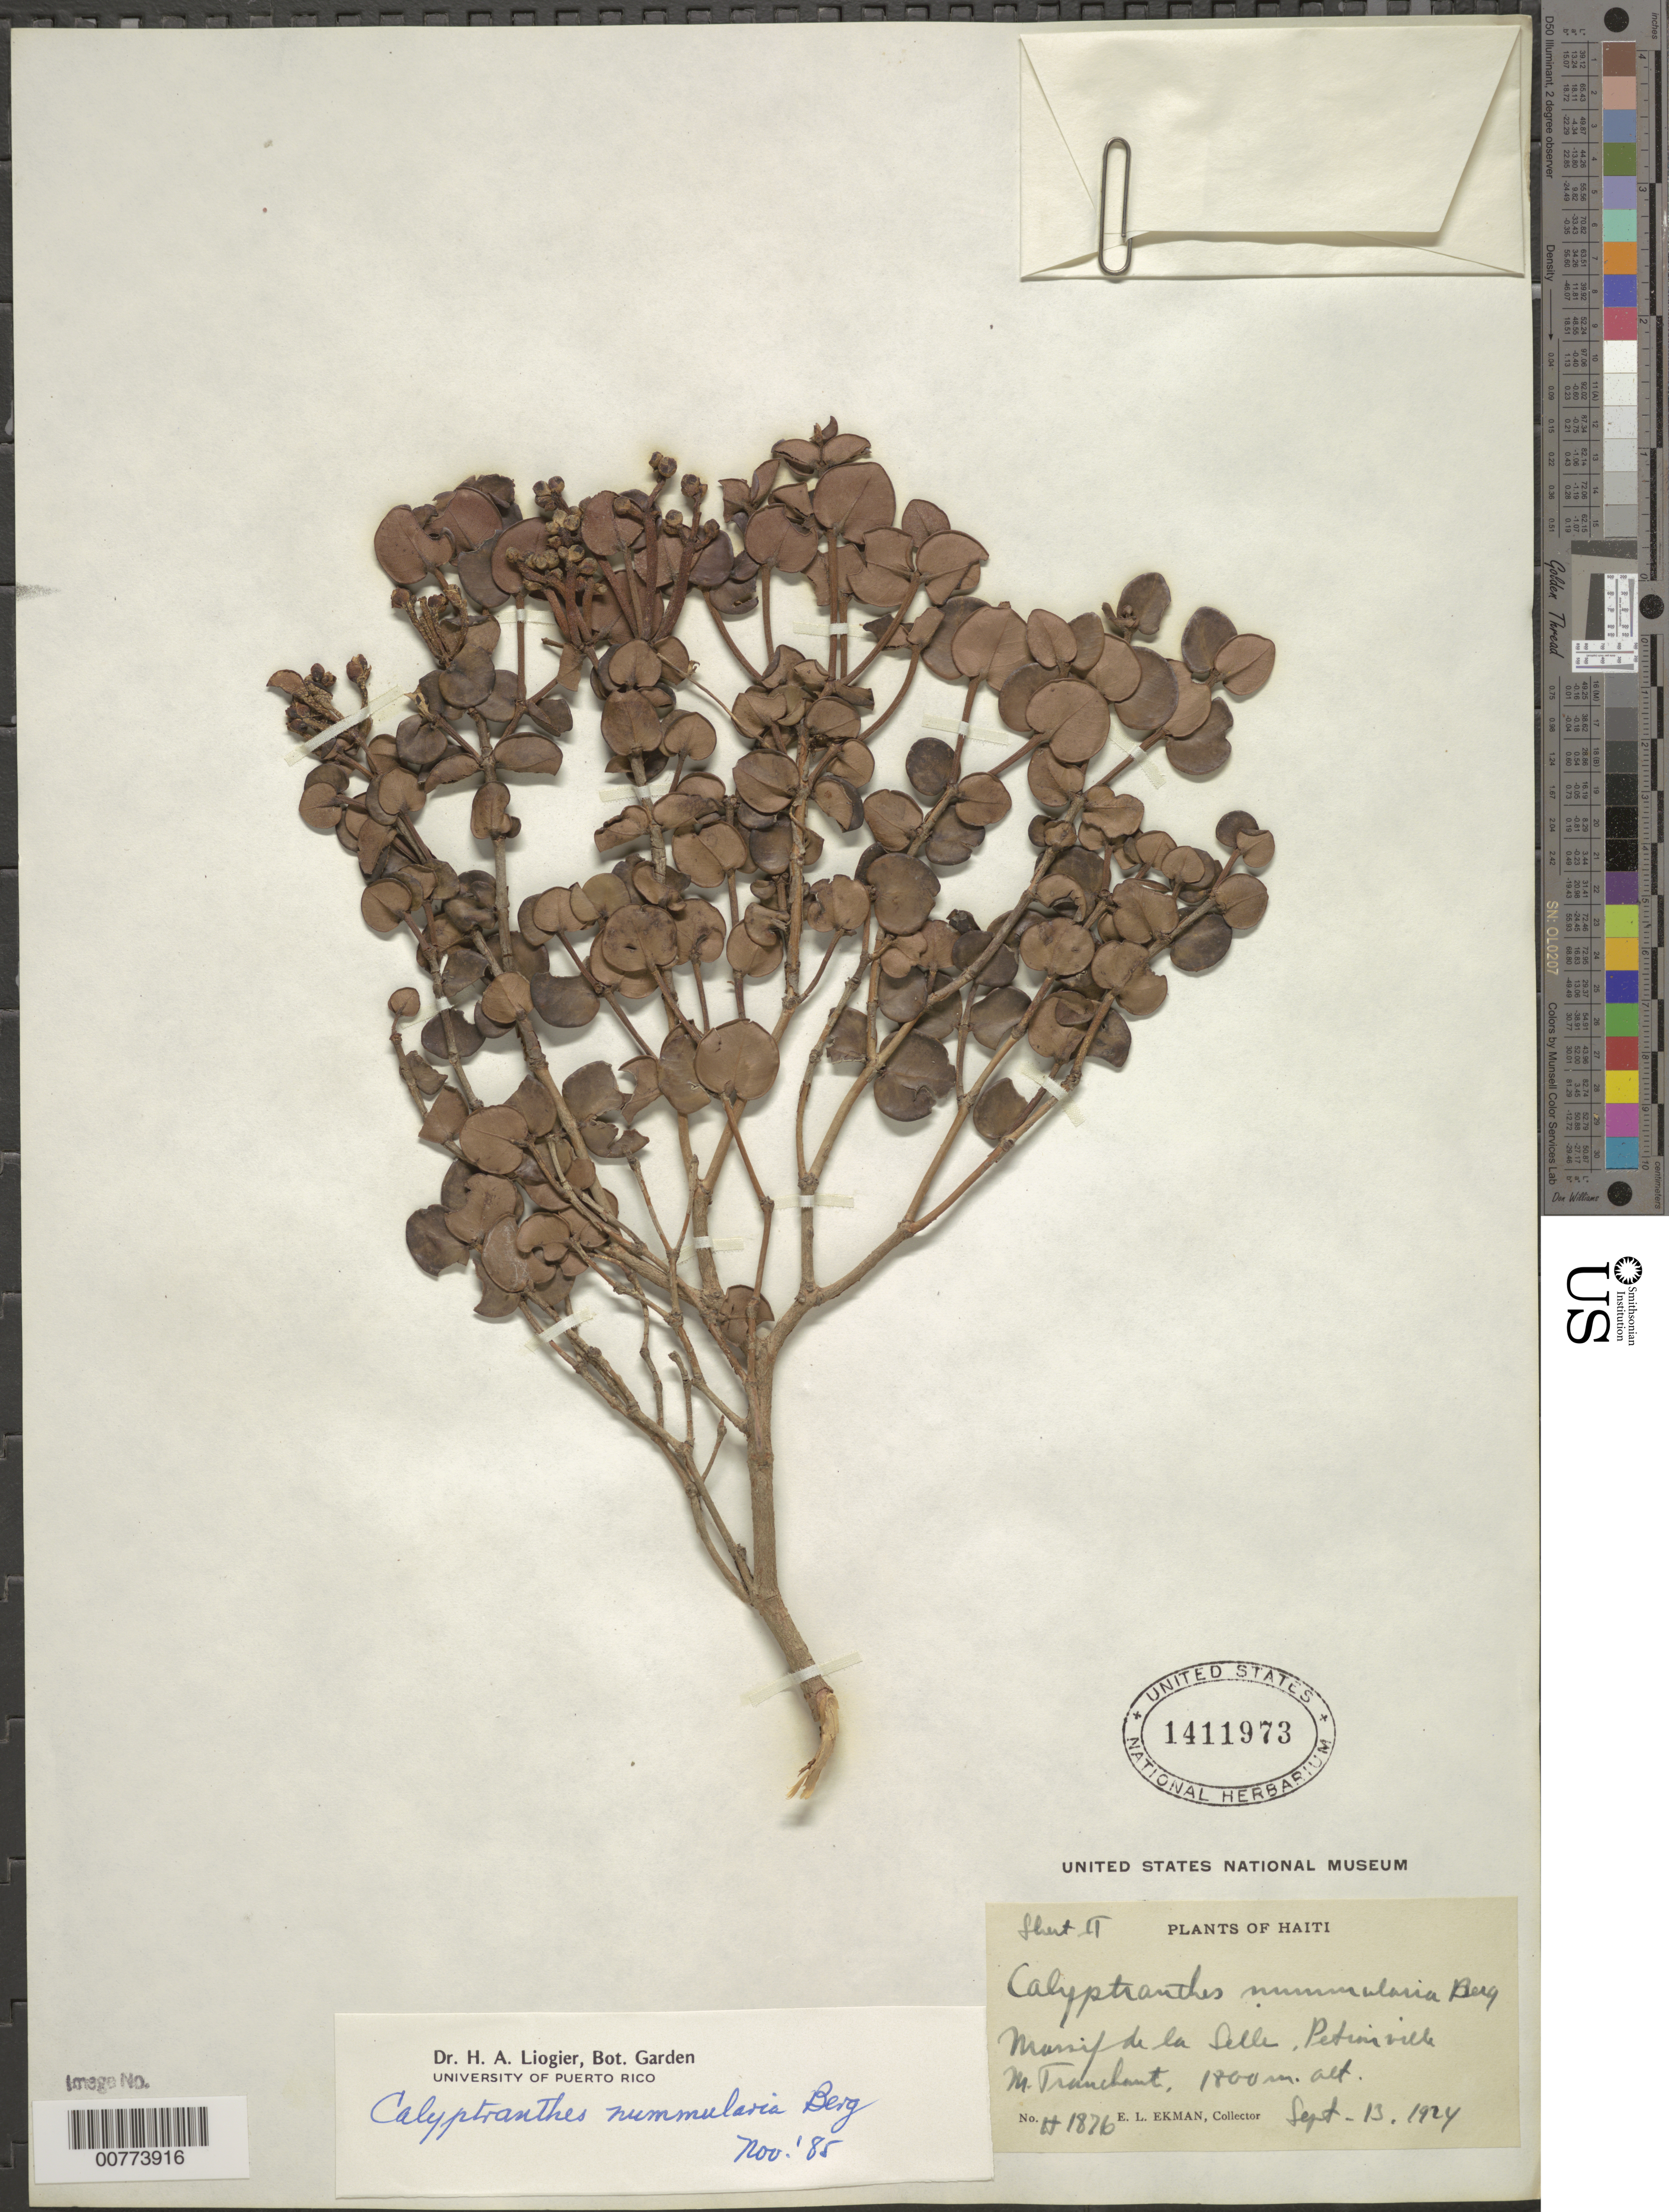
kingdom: Plantae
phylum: Tracheophyta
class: Magnoliopsida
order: Myrtales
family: Myrtaceae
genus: Myrcia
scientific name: Myrcia nummularia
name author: (O. Berg) K. Campbell & Peguero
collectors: E. L. Ekman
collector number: H 1876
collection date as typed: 13 Sep 1924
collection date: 1924-09-13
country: Haiti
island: Hispaniola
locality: Massif de la Selle, Pétionville, M. Tranchant.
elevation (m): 1800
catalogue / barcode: US 1411973